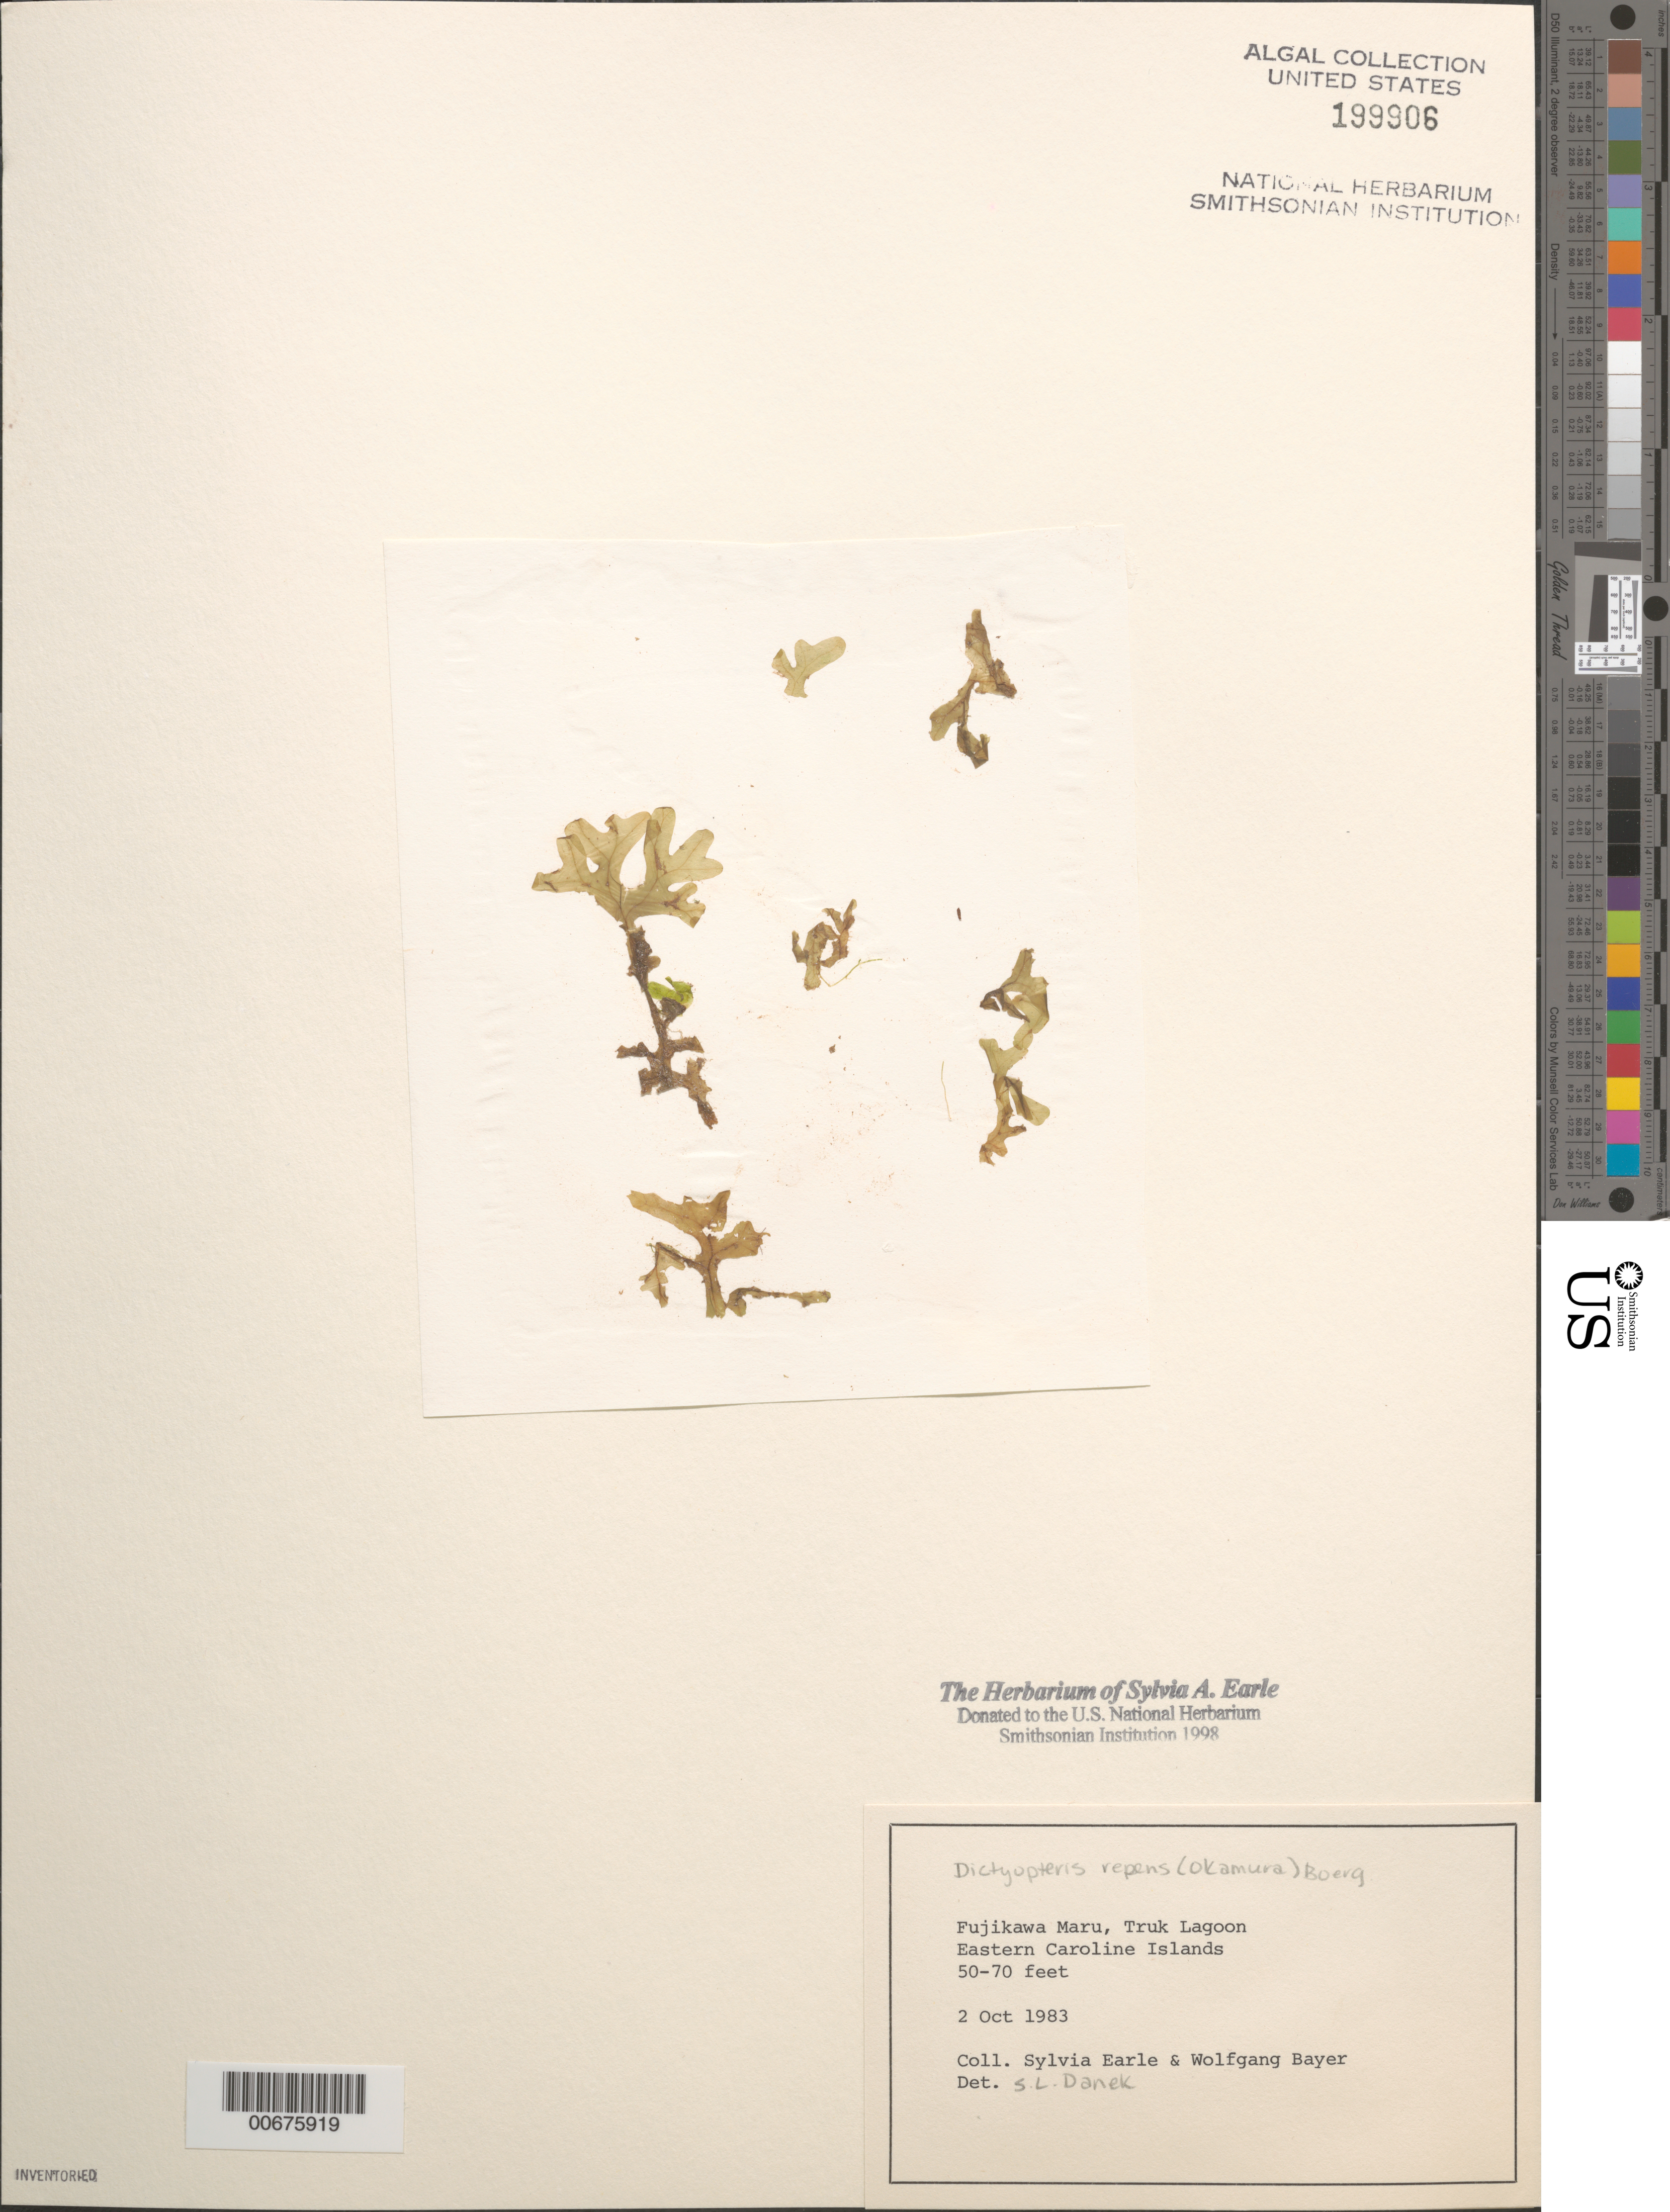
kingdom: Chromista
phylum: Ochrophyta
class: Phaeophyceae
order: Dictyotales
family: Dictyotaceae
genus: Dictyopteris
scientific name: Dictyopteris repens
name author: (Okamura) Børgesen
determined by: Danek, S. L.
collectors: S. A. Earle & W. Bayer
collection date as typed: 02 Oct 1983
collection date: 1983-10-02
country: Micronesia, Federated States of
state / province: Truk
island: Truk (Chuuk) Is.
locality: Fujikawa Maru, Chuuk Lagoon [Truk Lagoon]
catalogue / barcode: US 199906